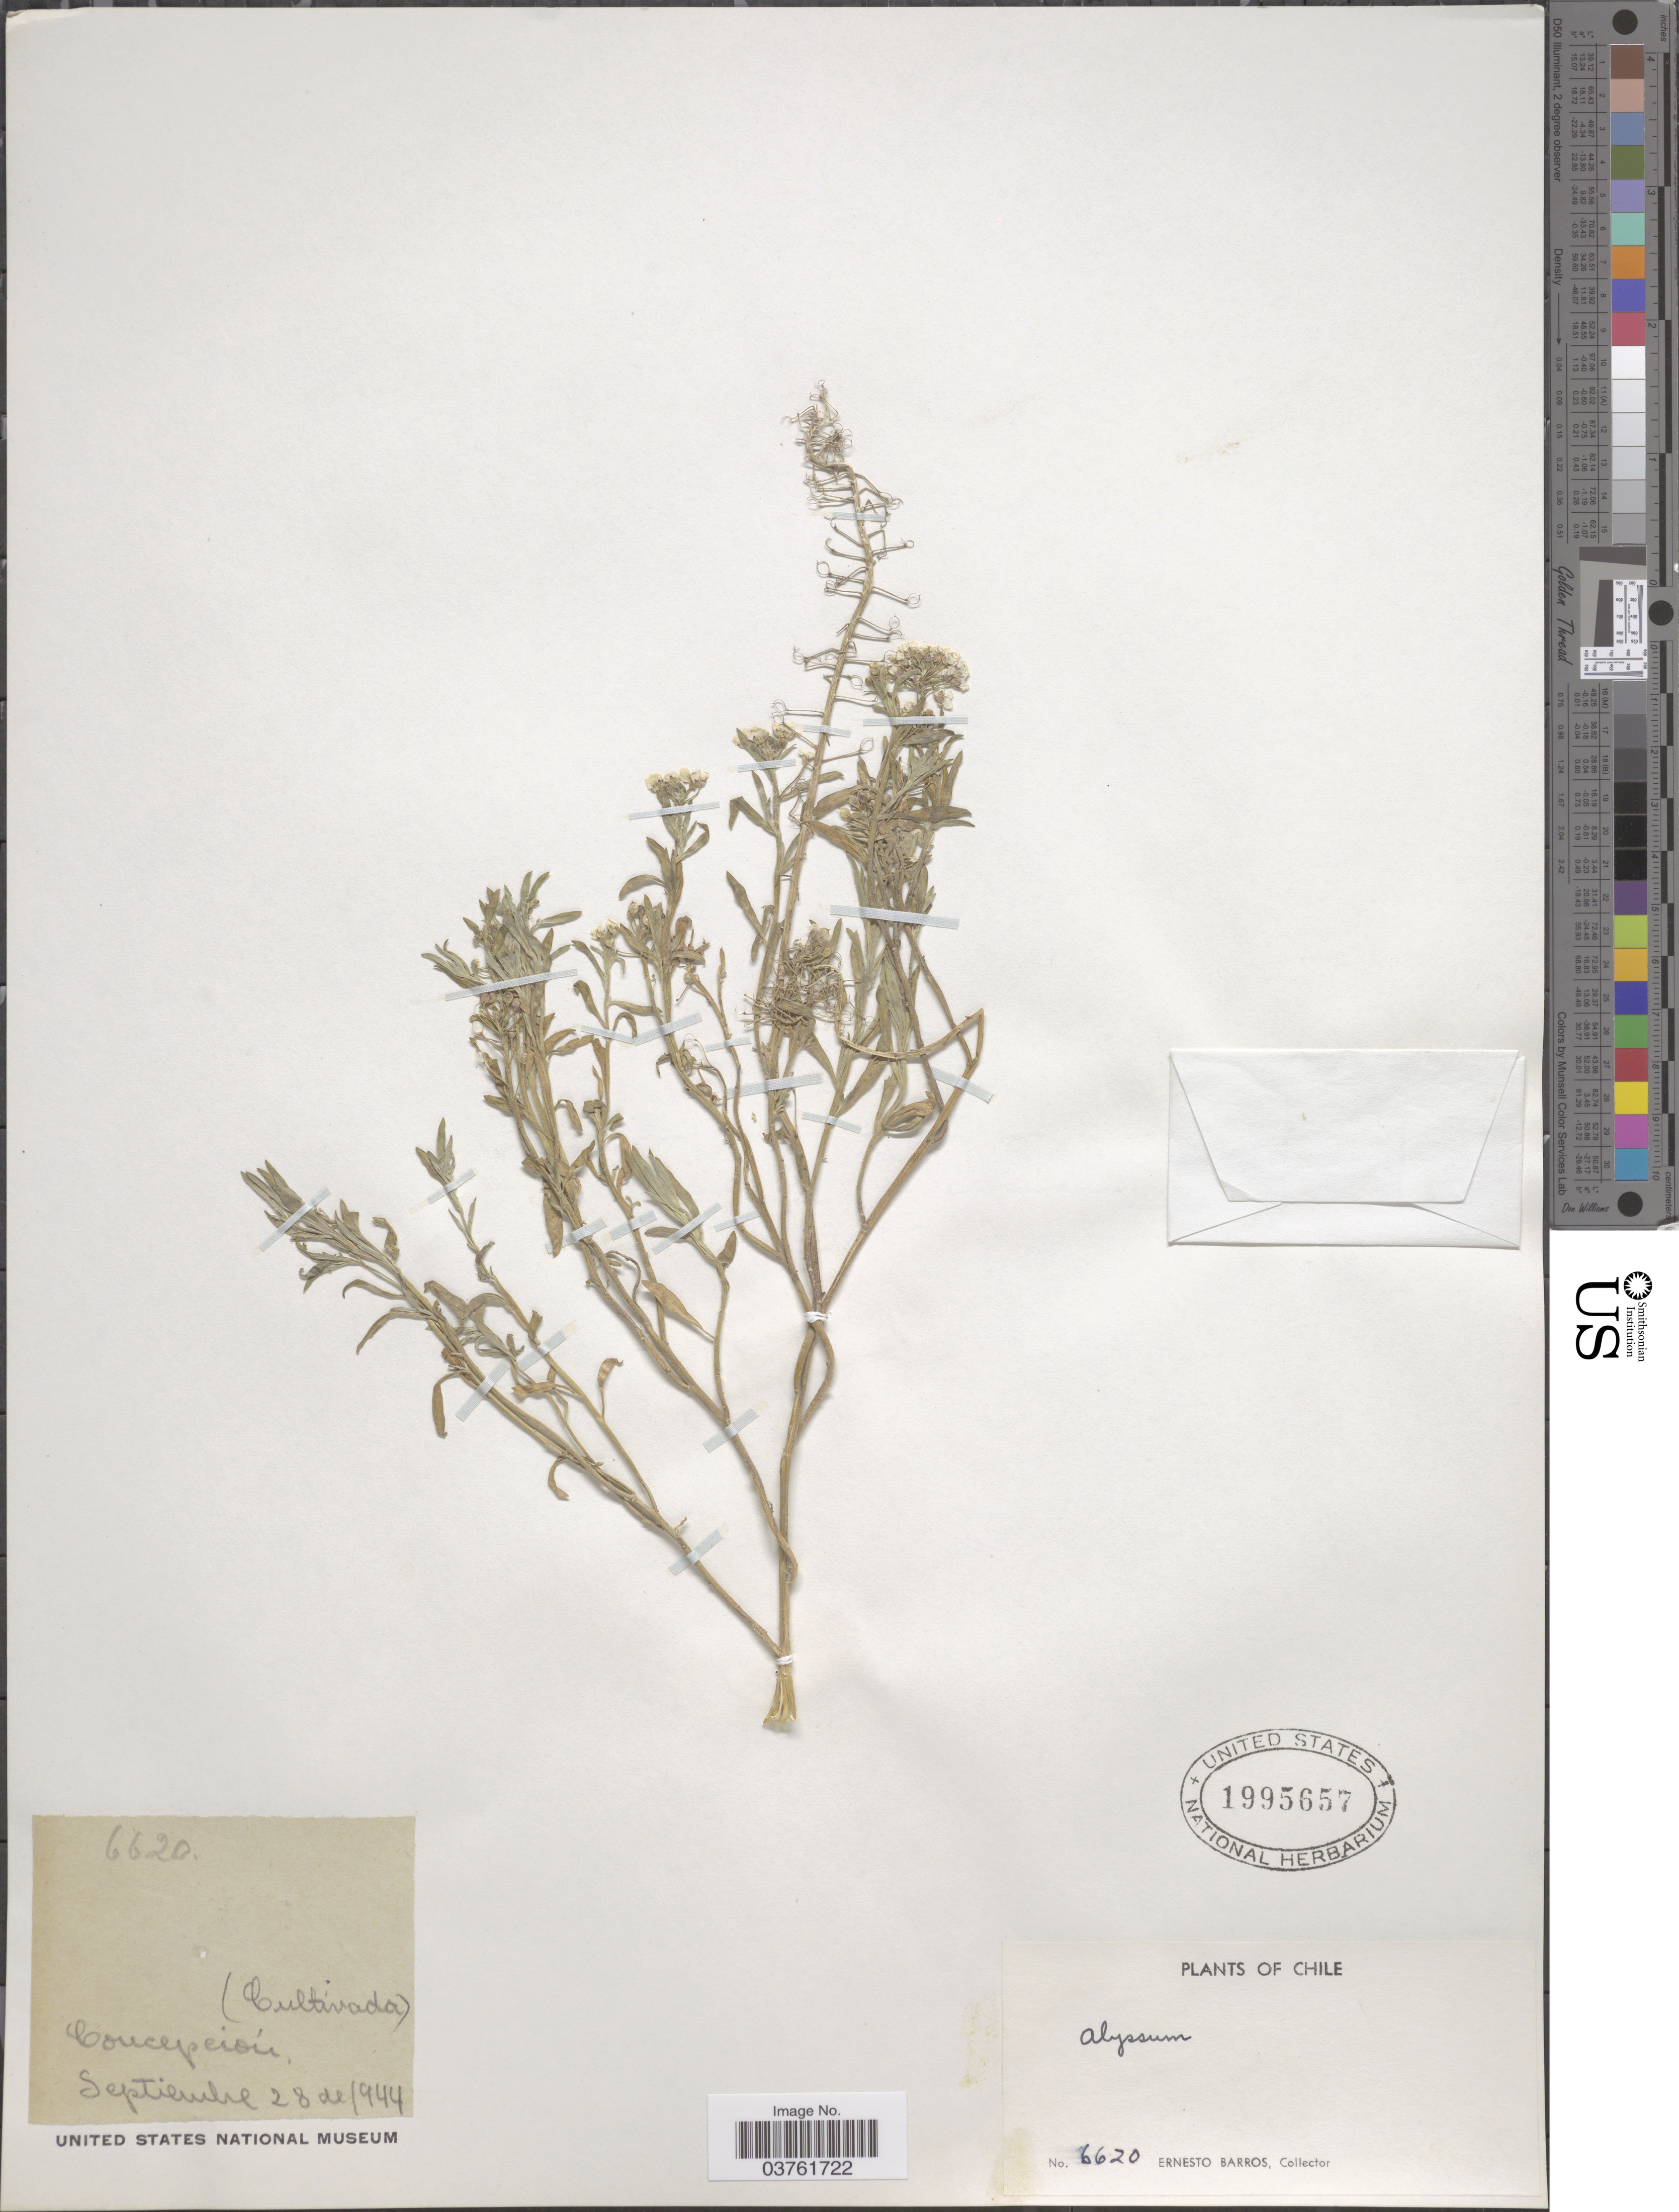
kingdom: Plantae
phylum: Tracheophyta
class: Magnoliopsida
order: Brassicales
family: Brassicaceae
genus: Alyssum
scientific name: Alyssum sp.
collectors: E. Barros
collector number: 6620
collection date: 1944-09-28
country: Chile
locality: Concepción.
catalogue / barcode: US 1995657